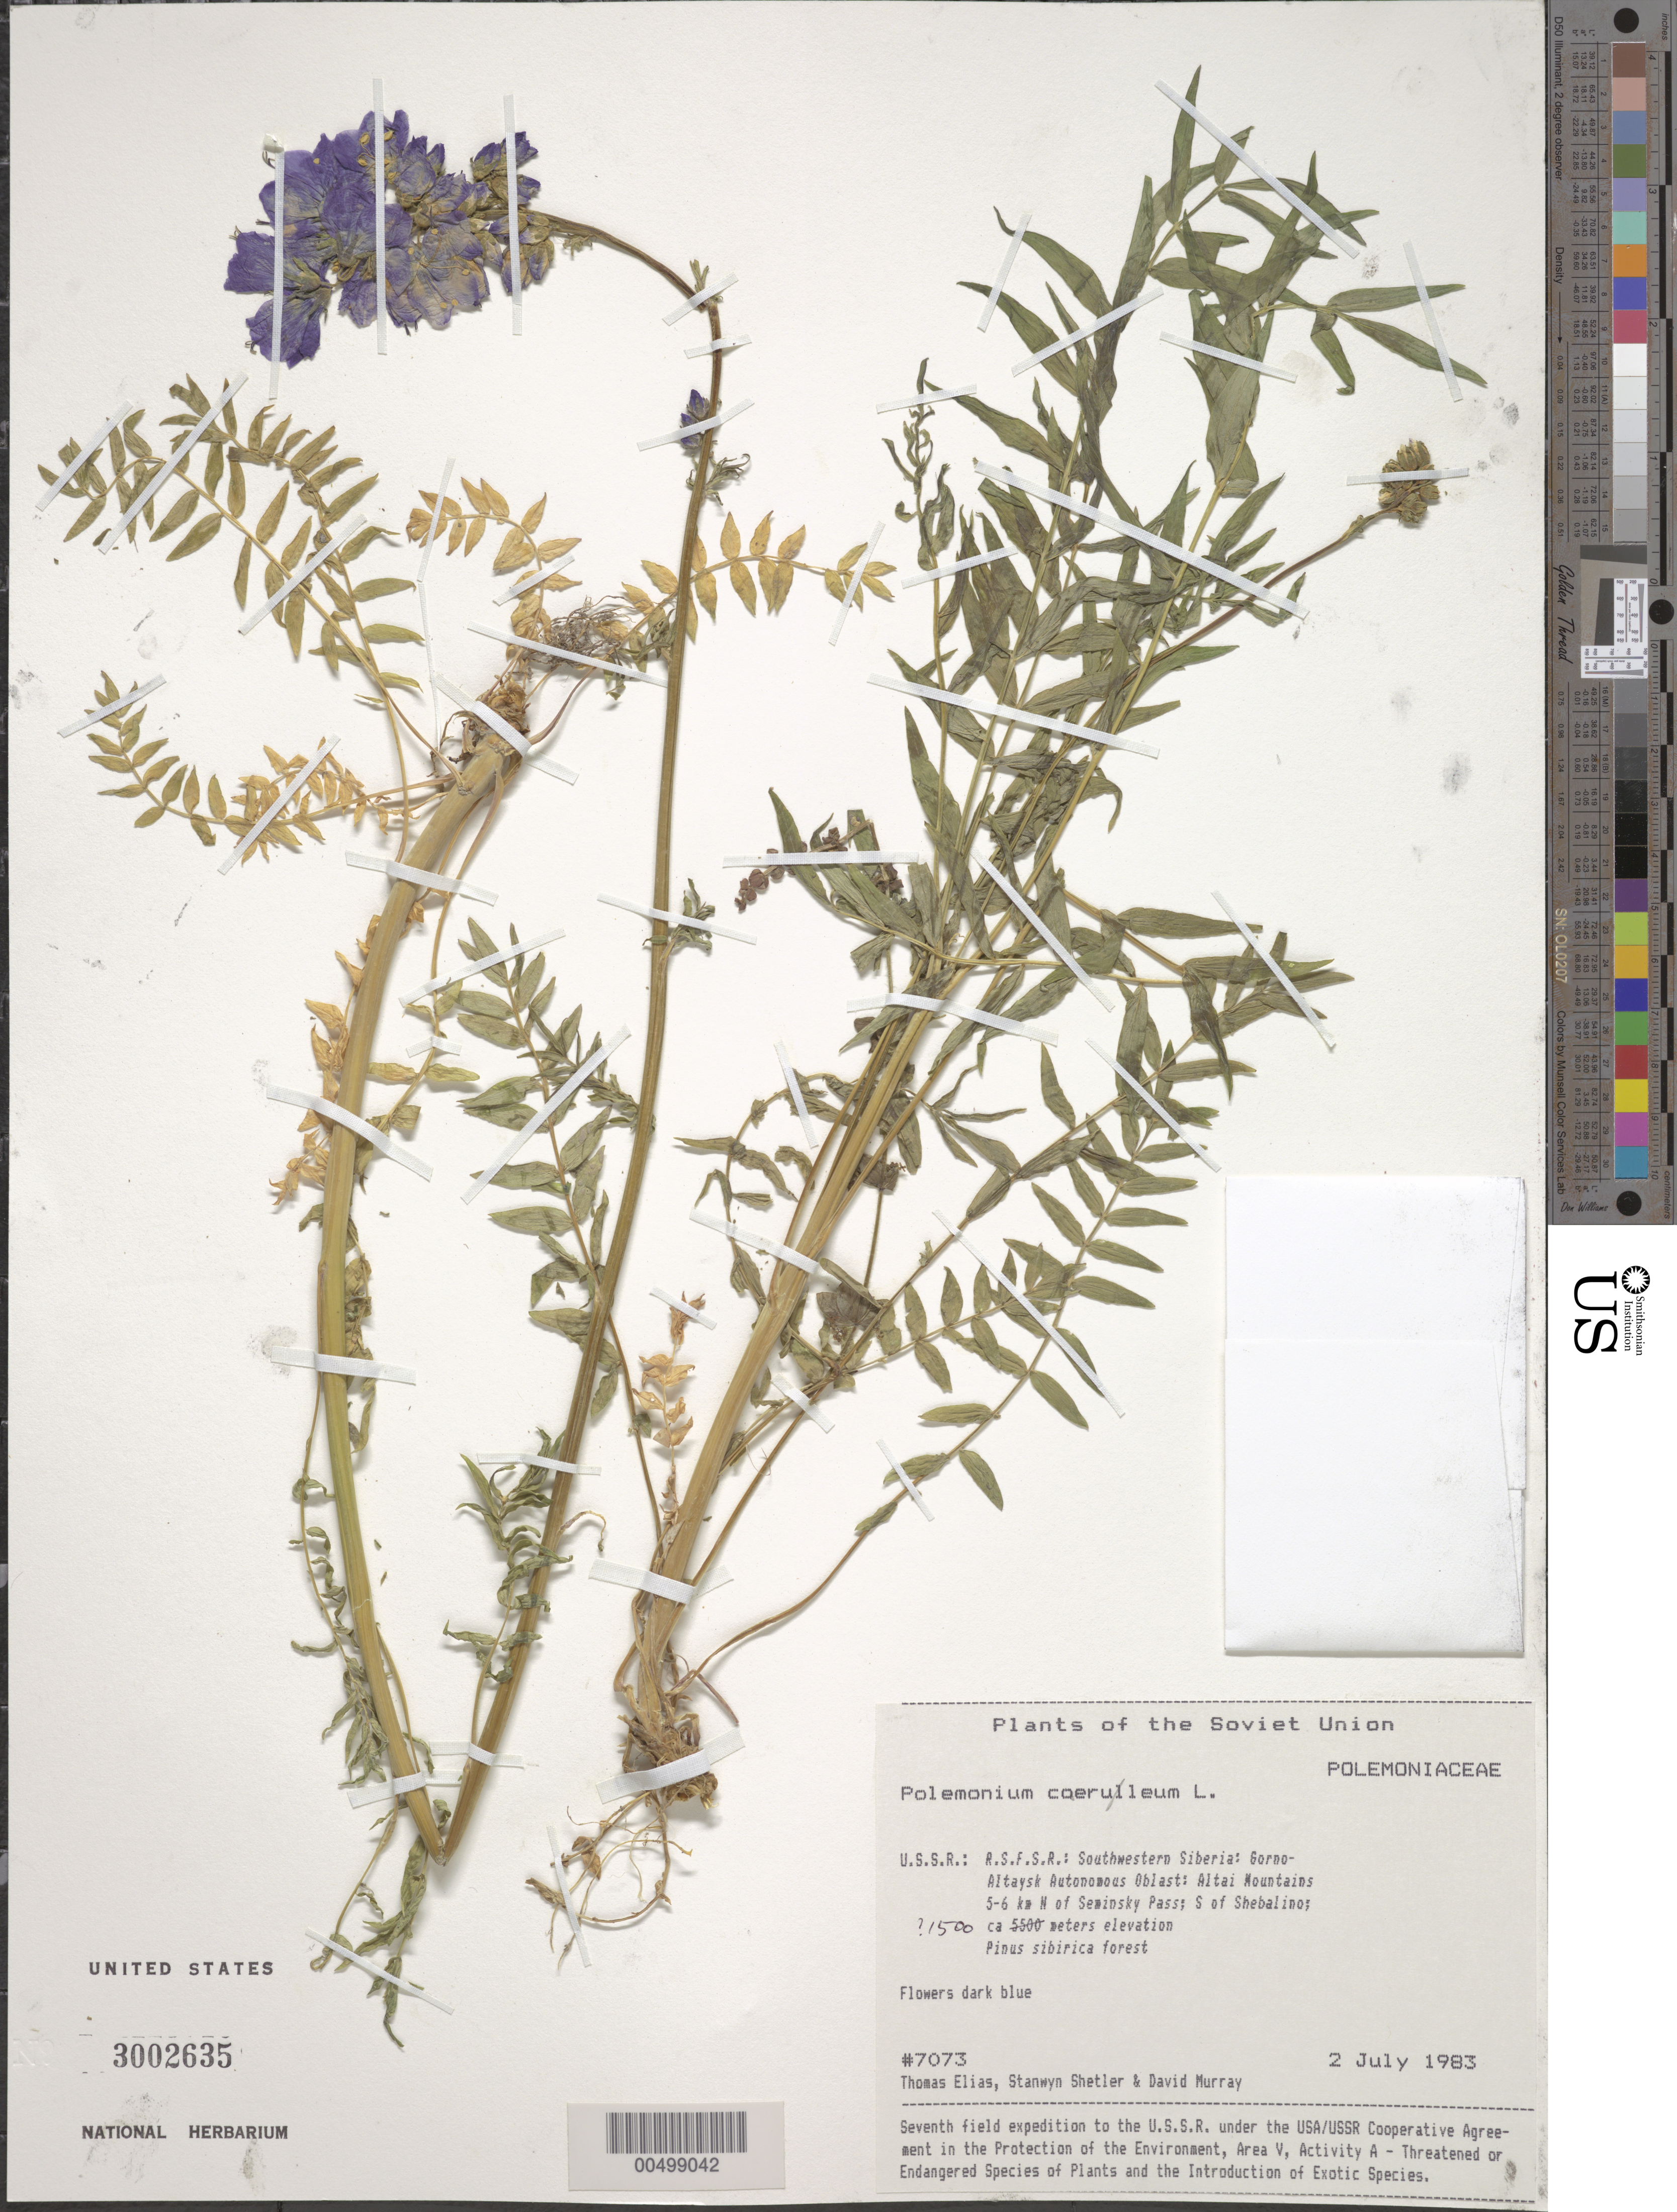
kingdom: Plantae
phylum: Tracheophyta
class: Magnoliopsida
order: Ericales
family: Polemoniaceae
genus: Polemonium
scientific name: Polemonium caeruleum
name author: L.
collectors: T. Elias, S. Shetler & D. F. Murray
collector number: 7073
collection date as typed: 02 Jul 1983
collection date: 1983-07-02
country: Russian Federation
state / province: Altai Republic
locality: Altai Mountains, 5-6 km N of Seminsky Pass, S of Shebalino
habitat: Pinus sibirica forest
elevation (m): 1676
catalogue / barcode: US 3002635